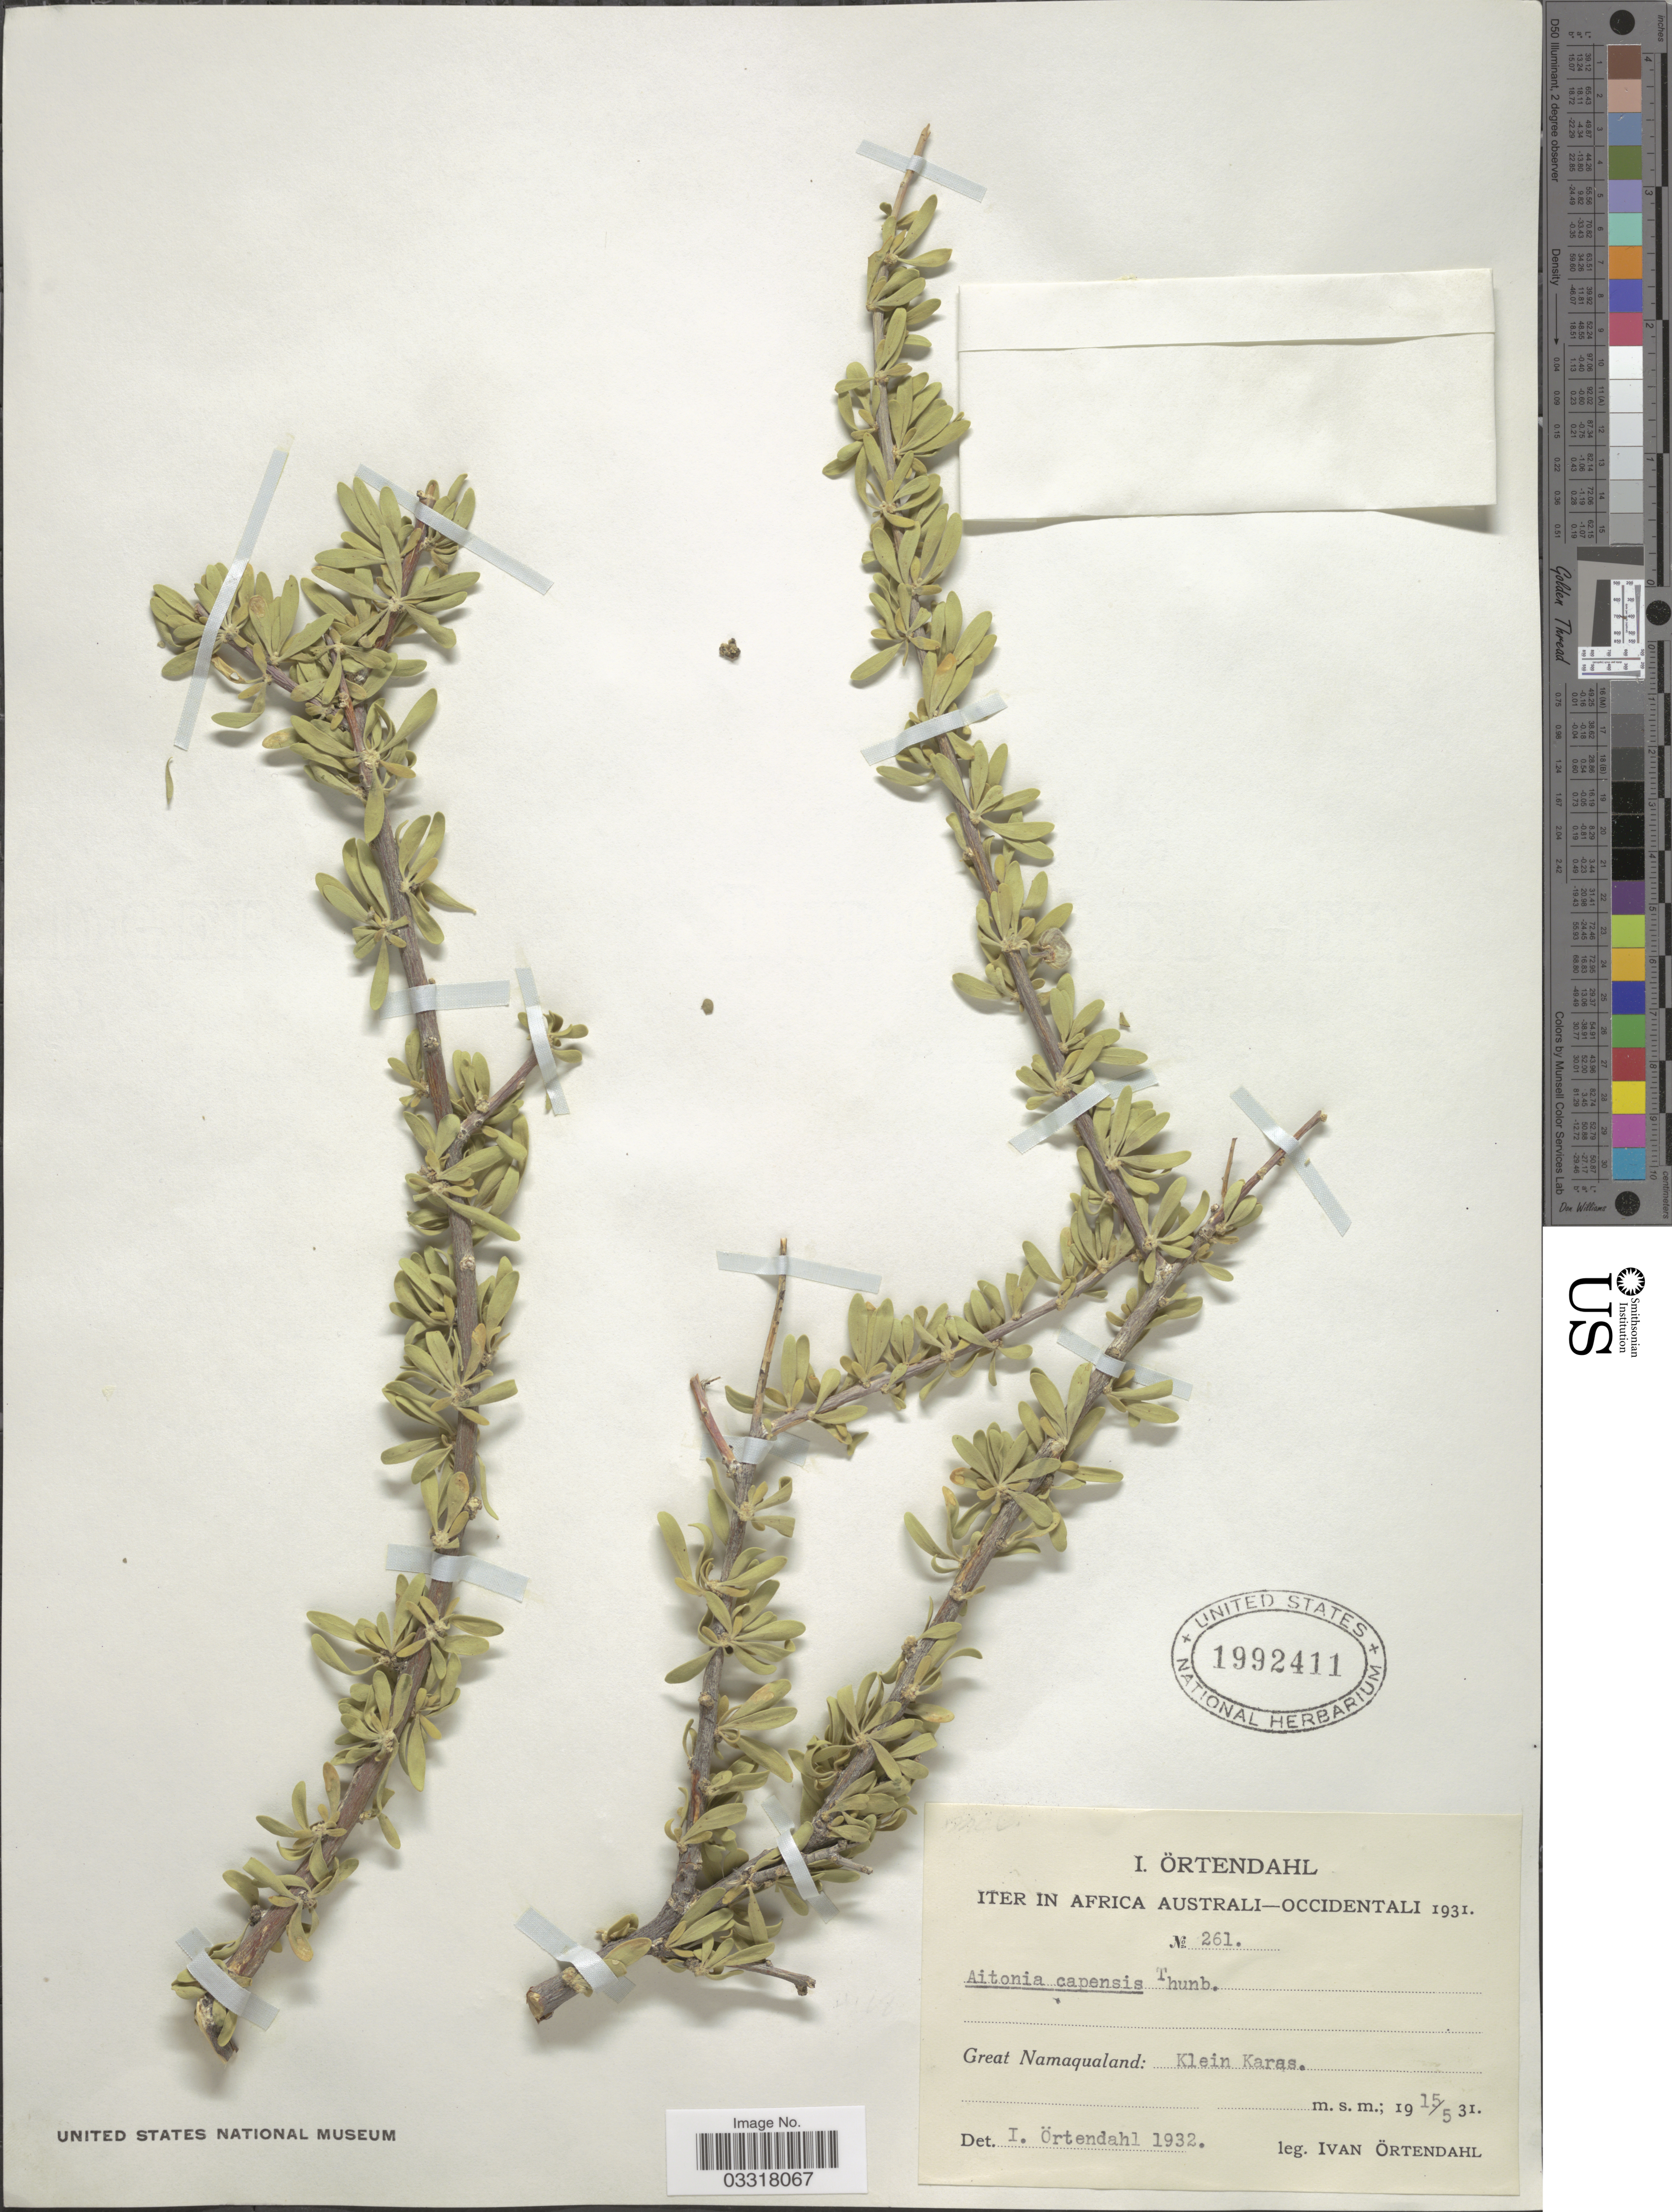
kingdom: Plantae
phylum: Tracheophyta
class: Magnoliopsida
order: Sapindales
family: Meliaceae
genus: Nymania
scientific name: Nymania capensis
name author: (Thunb.) Lindb.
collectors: I. Ortendahl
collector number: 261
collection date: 1931-05-15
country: Namibia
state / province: Karas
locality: Iter in Africa Australi-Occidental. Great Namaqualand: Klein Karas.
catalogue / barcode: US 1992411